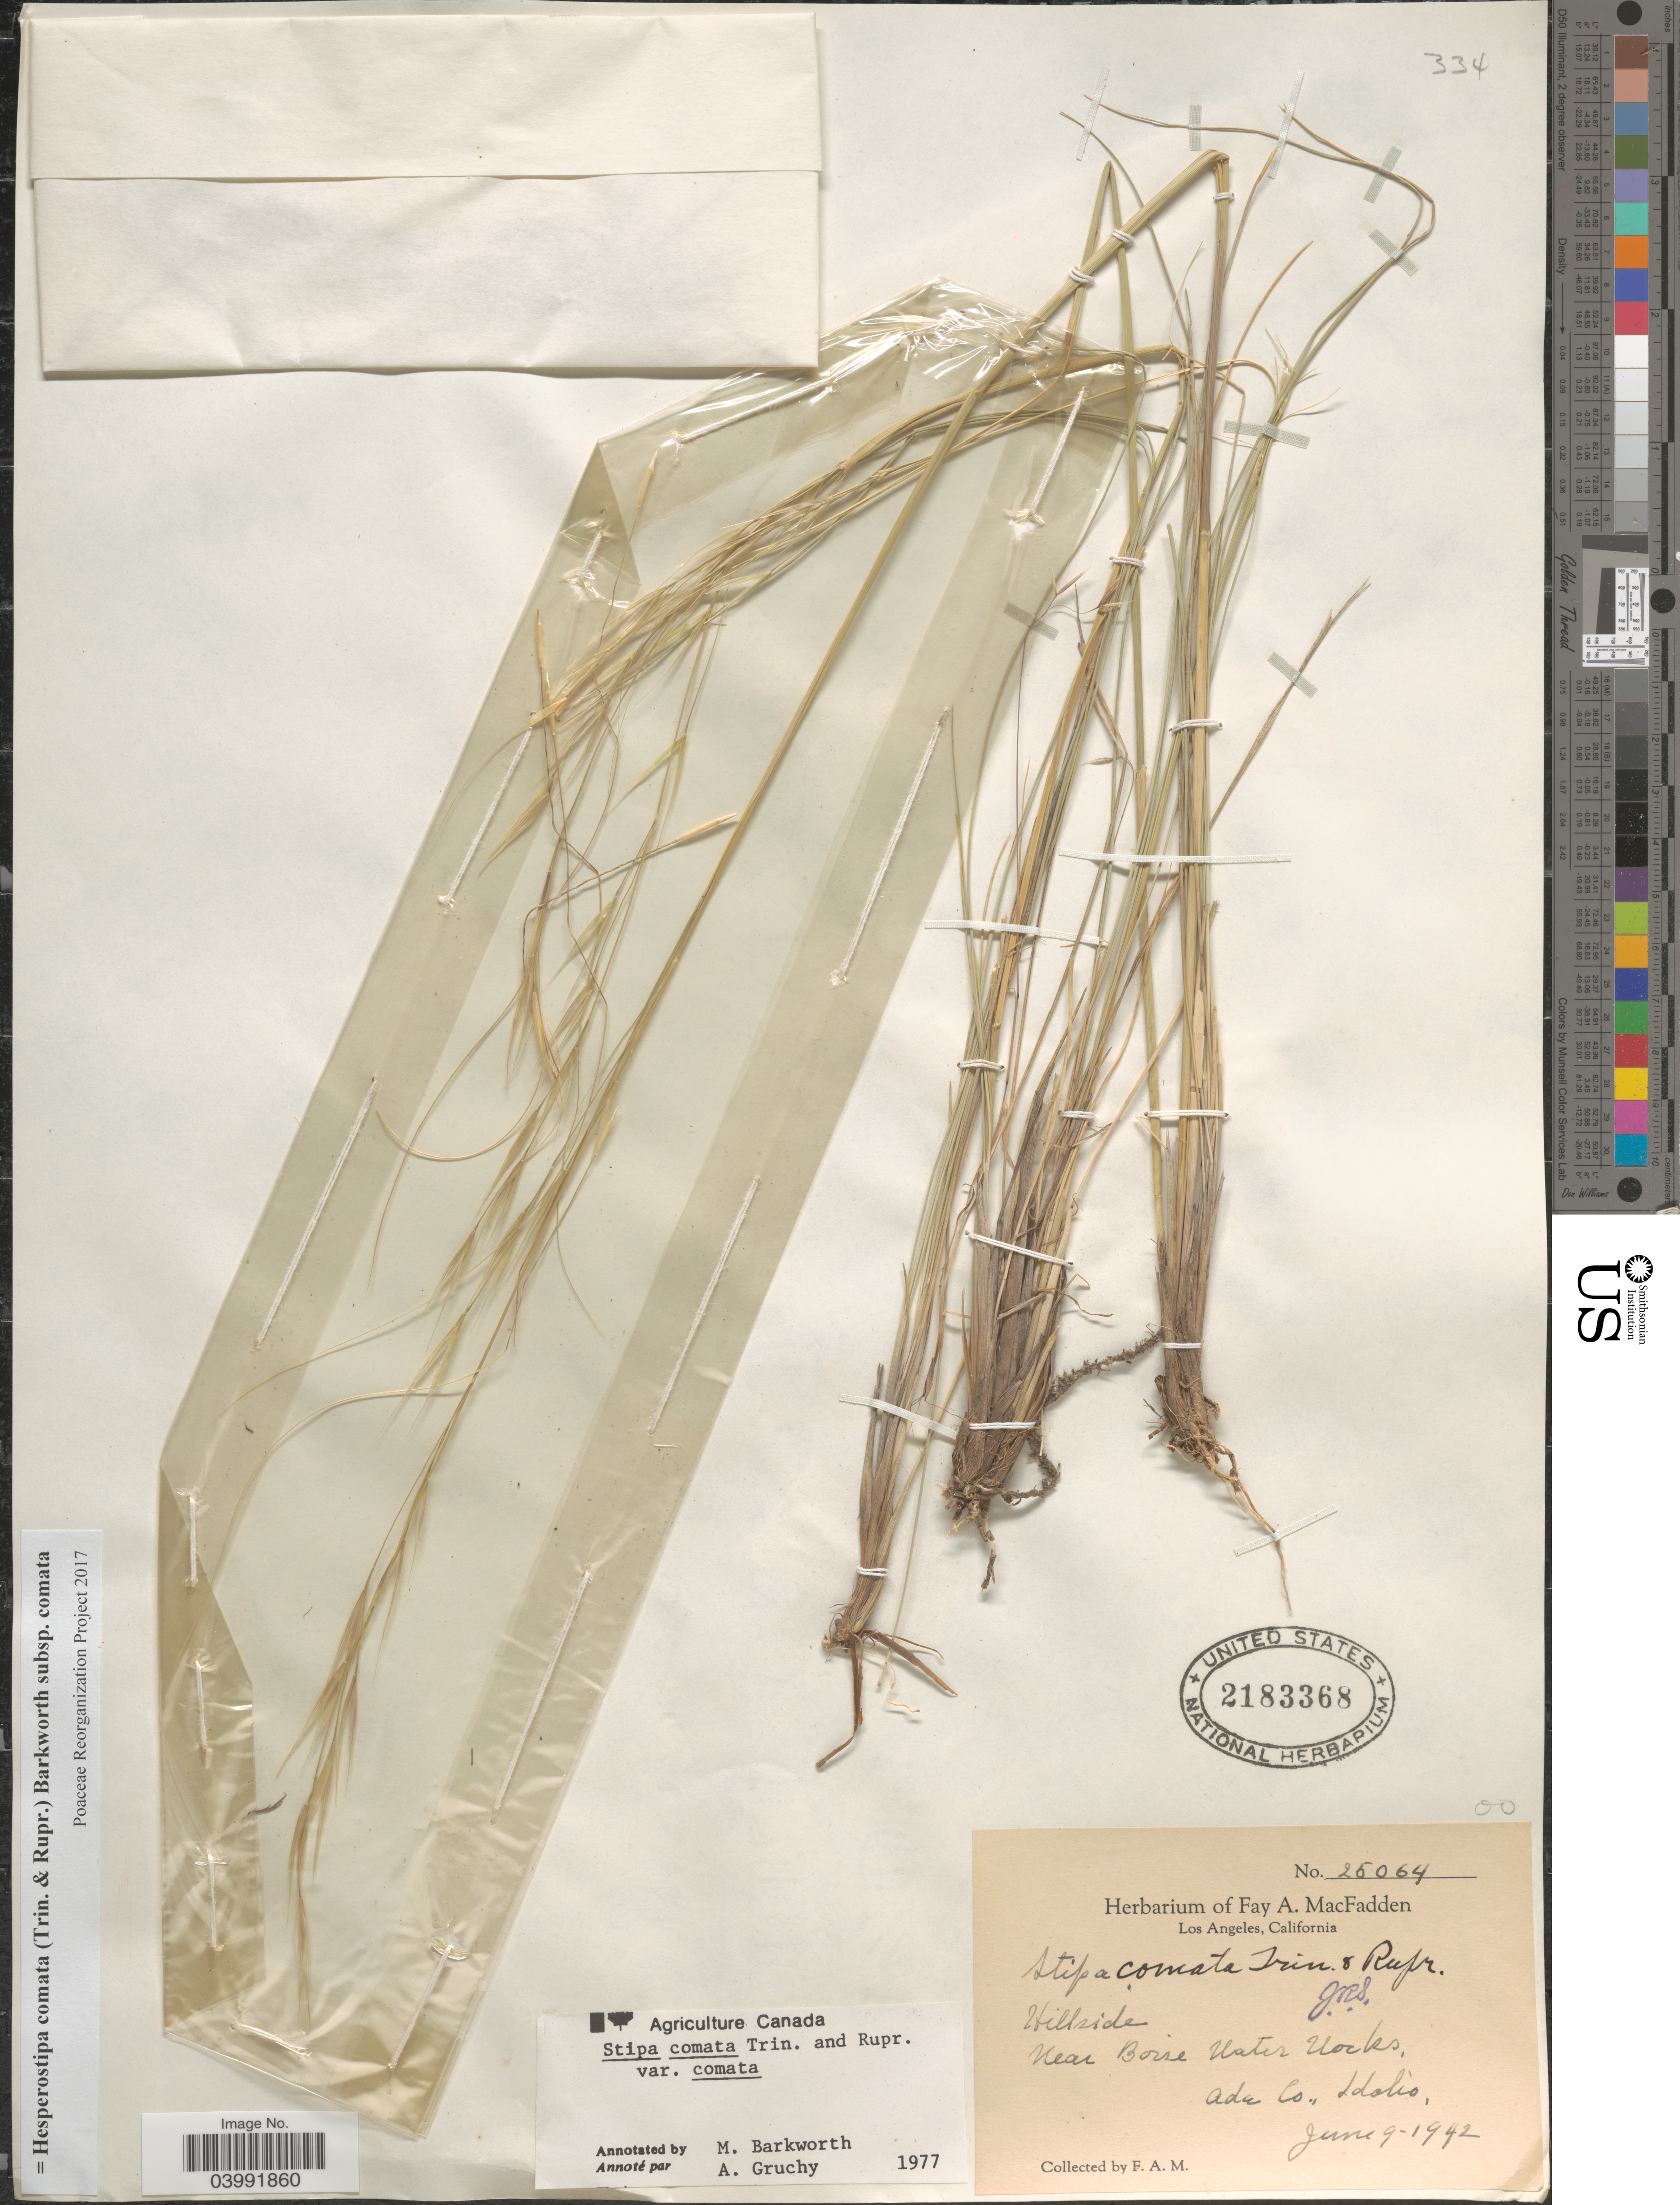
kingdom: Plantae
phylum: Tracheophyta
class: Liliopsida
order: Poales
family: Poaceae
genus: Hesperostipa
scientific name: Hesperostipa comata subsp. comata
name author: (Trin. & Rupr.) Barkworth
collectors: F. MacFadden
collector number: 25064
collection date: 1942-06-09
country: United States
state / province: Idaho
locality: Hillside. Near Boise Water Works. Ada Co.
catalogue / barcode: US 2183368